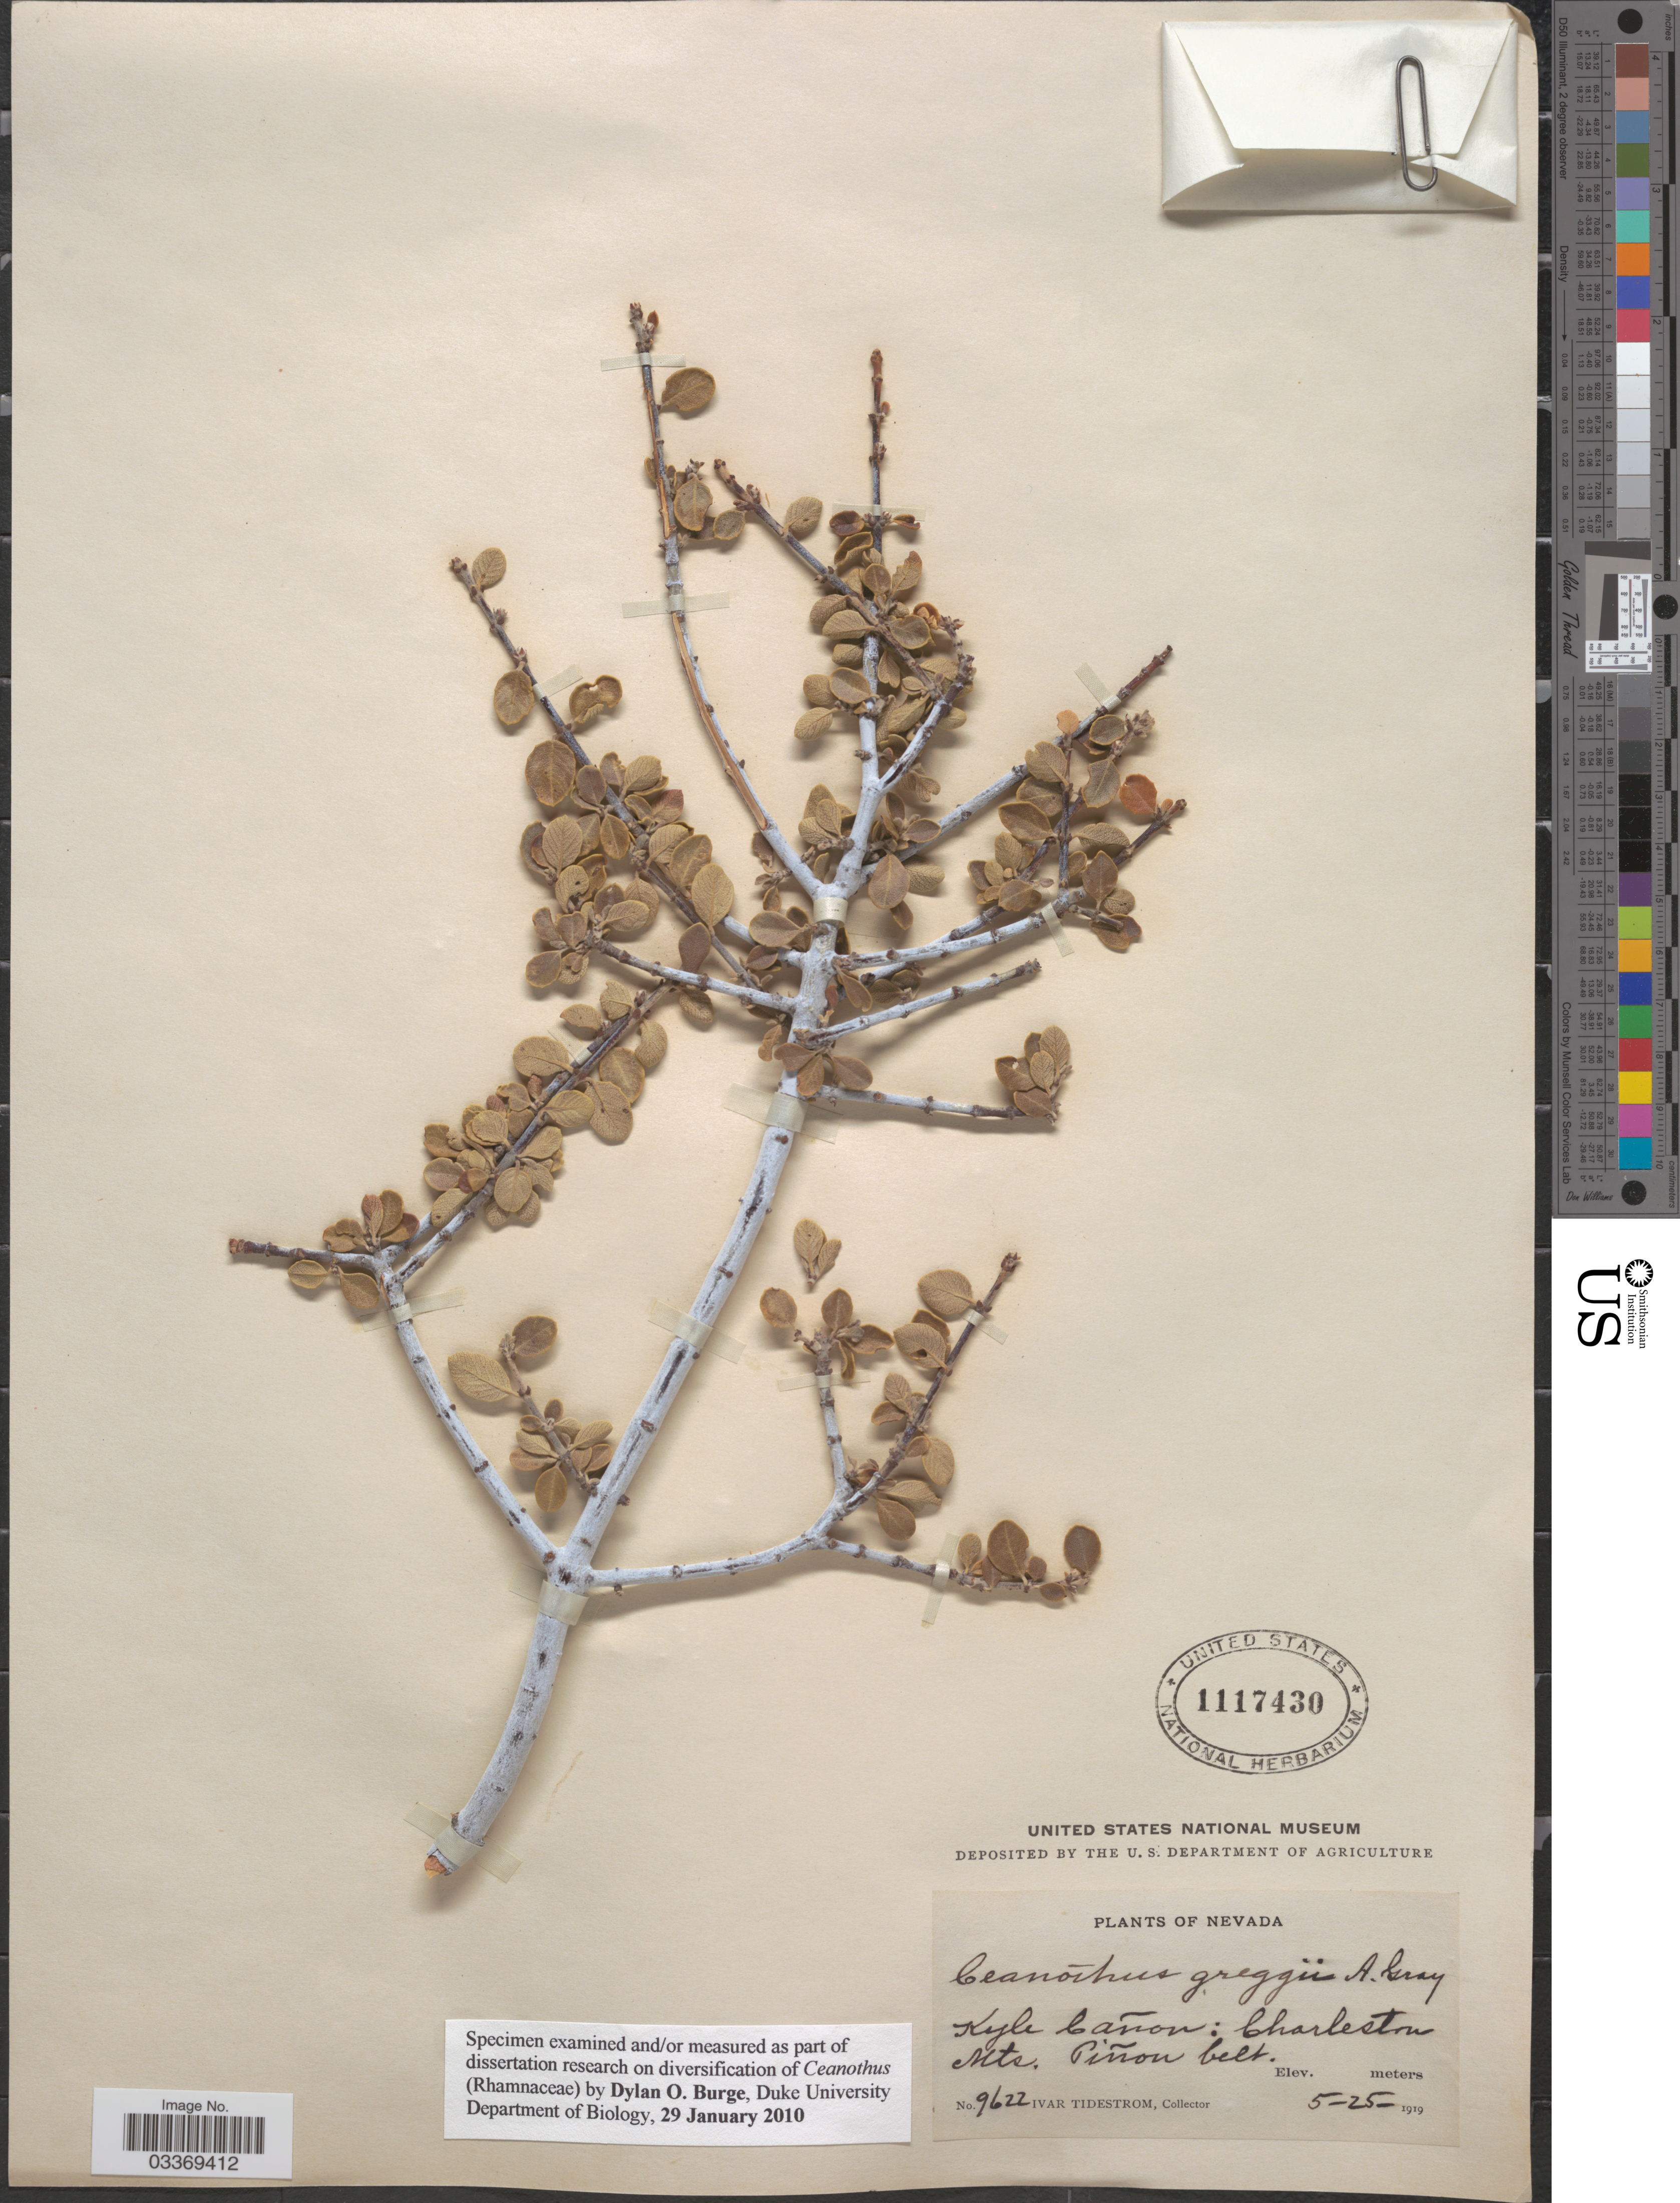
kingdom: Plantae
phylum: Tracheophyta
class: Magnoliopsida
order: Rosales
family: Rhamnaceae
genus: Ceanothus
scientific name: Ceanothus greggii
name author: A. Gray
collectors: I. F. Tidestrom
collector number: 9622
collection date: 1919-05-25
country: United States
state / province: Nevada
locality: Kyle Cañon: Charleston Mts. Piñon belt.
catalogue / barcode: US 1117430